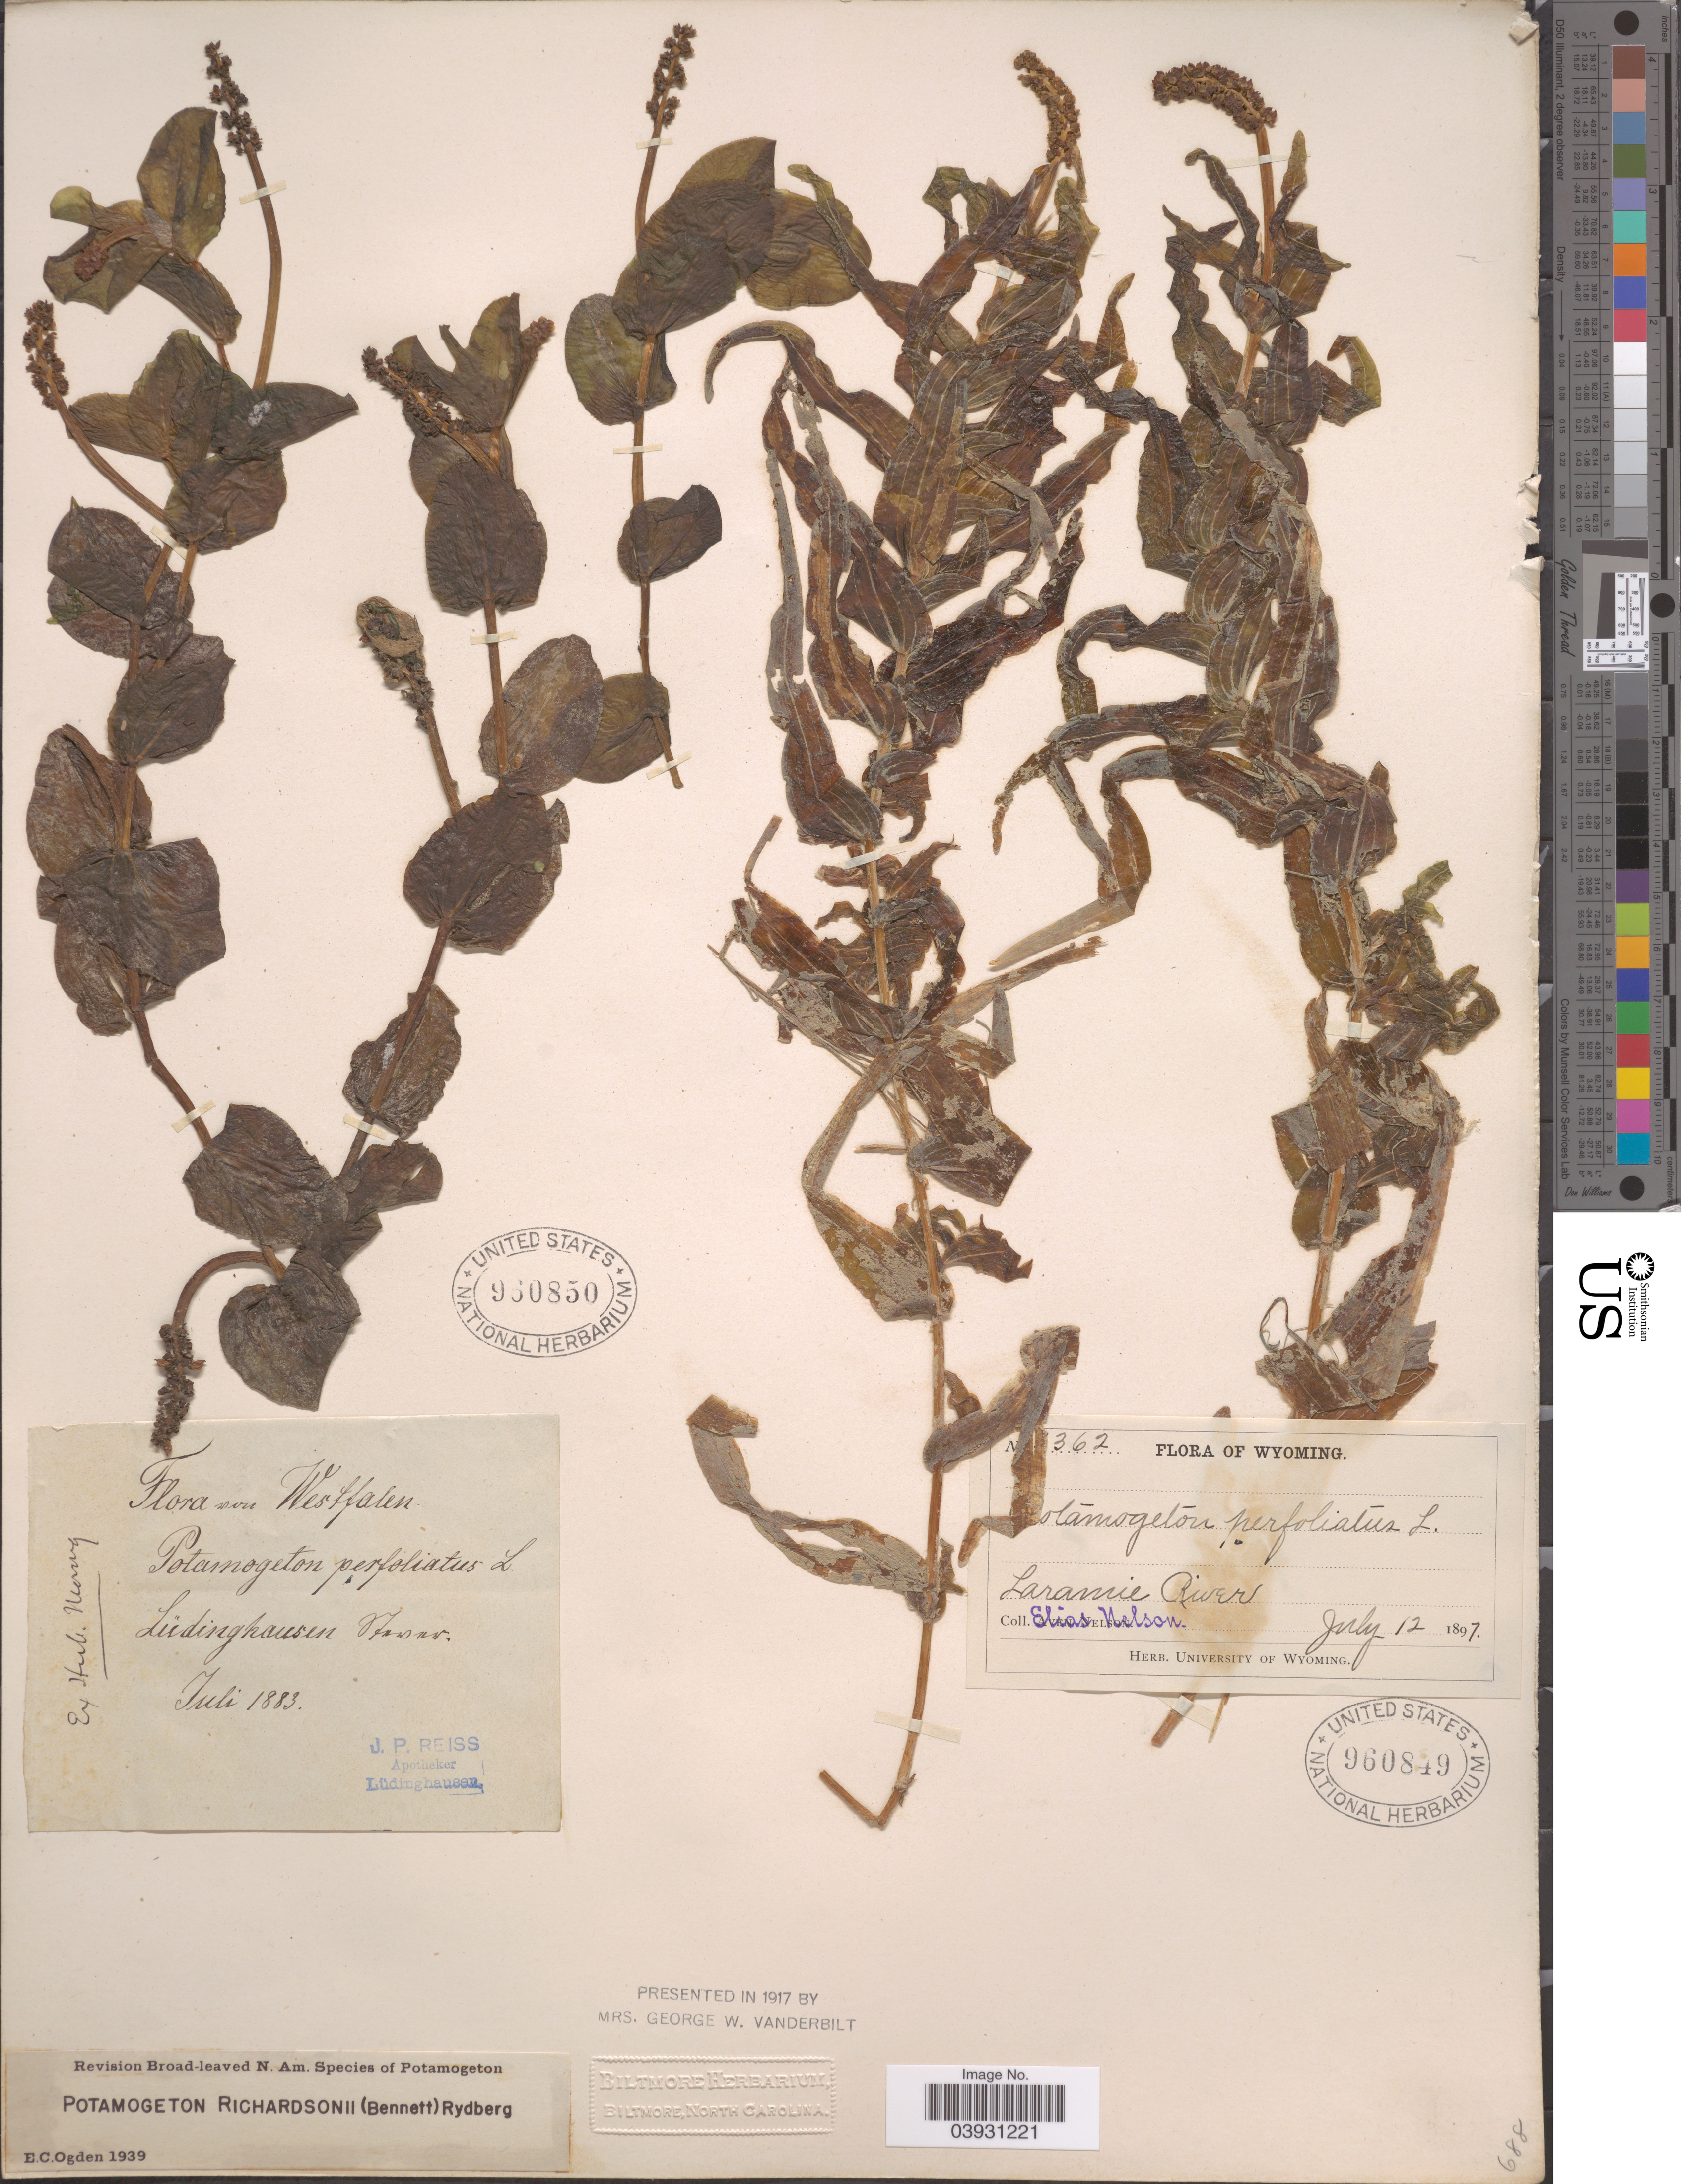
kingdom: Plantae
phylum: Tracheophyta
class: Liliopsida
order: Alismatales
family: Potamogetonaceae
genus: Potamogeton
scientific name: Potamogeton richardsonii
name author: (A.W. Benn.) Rydb.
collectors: E. Nelson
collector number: !362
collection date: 1897-07-12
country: United States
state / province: Wyoming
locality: Laramie River.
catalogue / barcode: US 960849-2